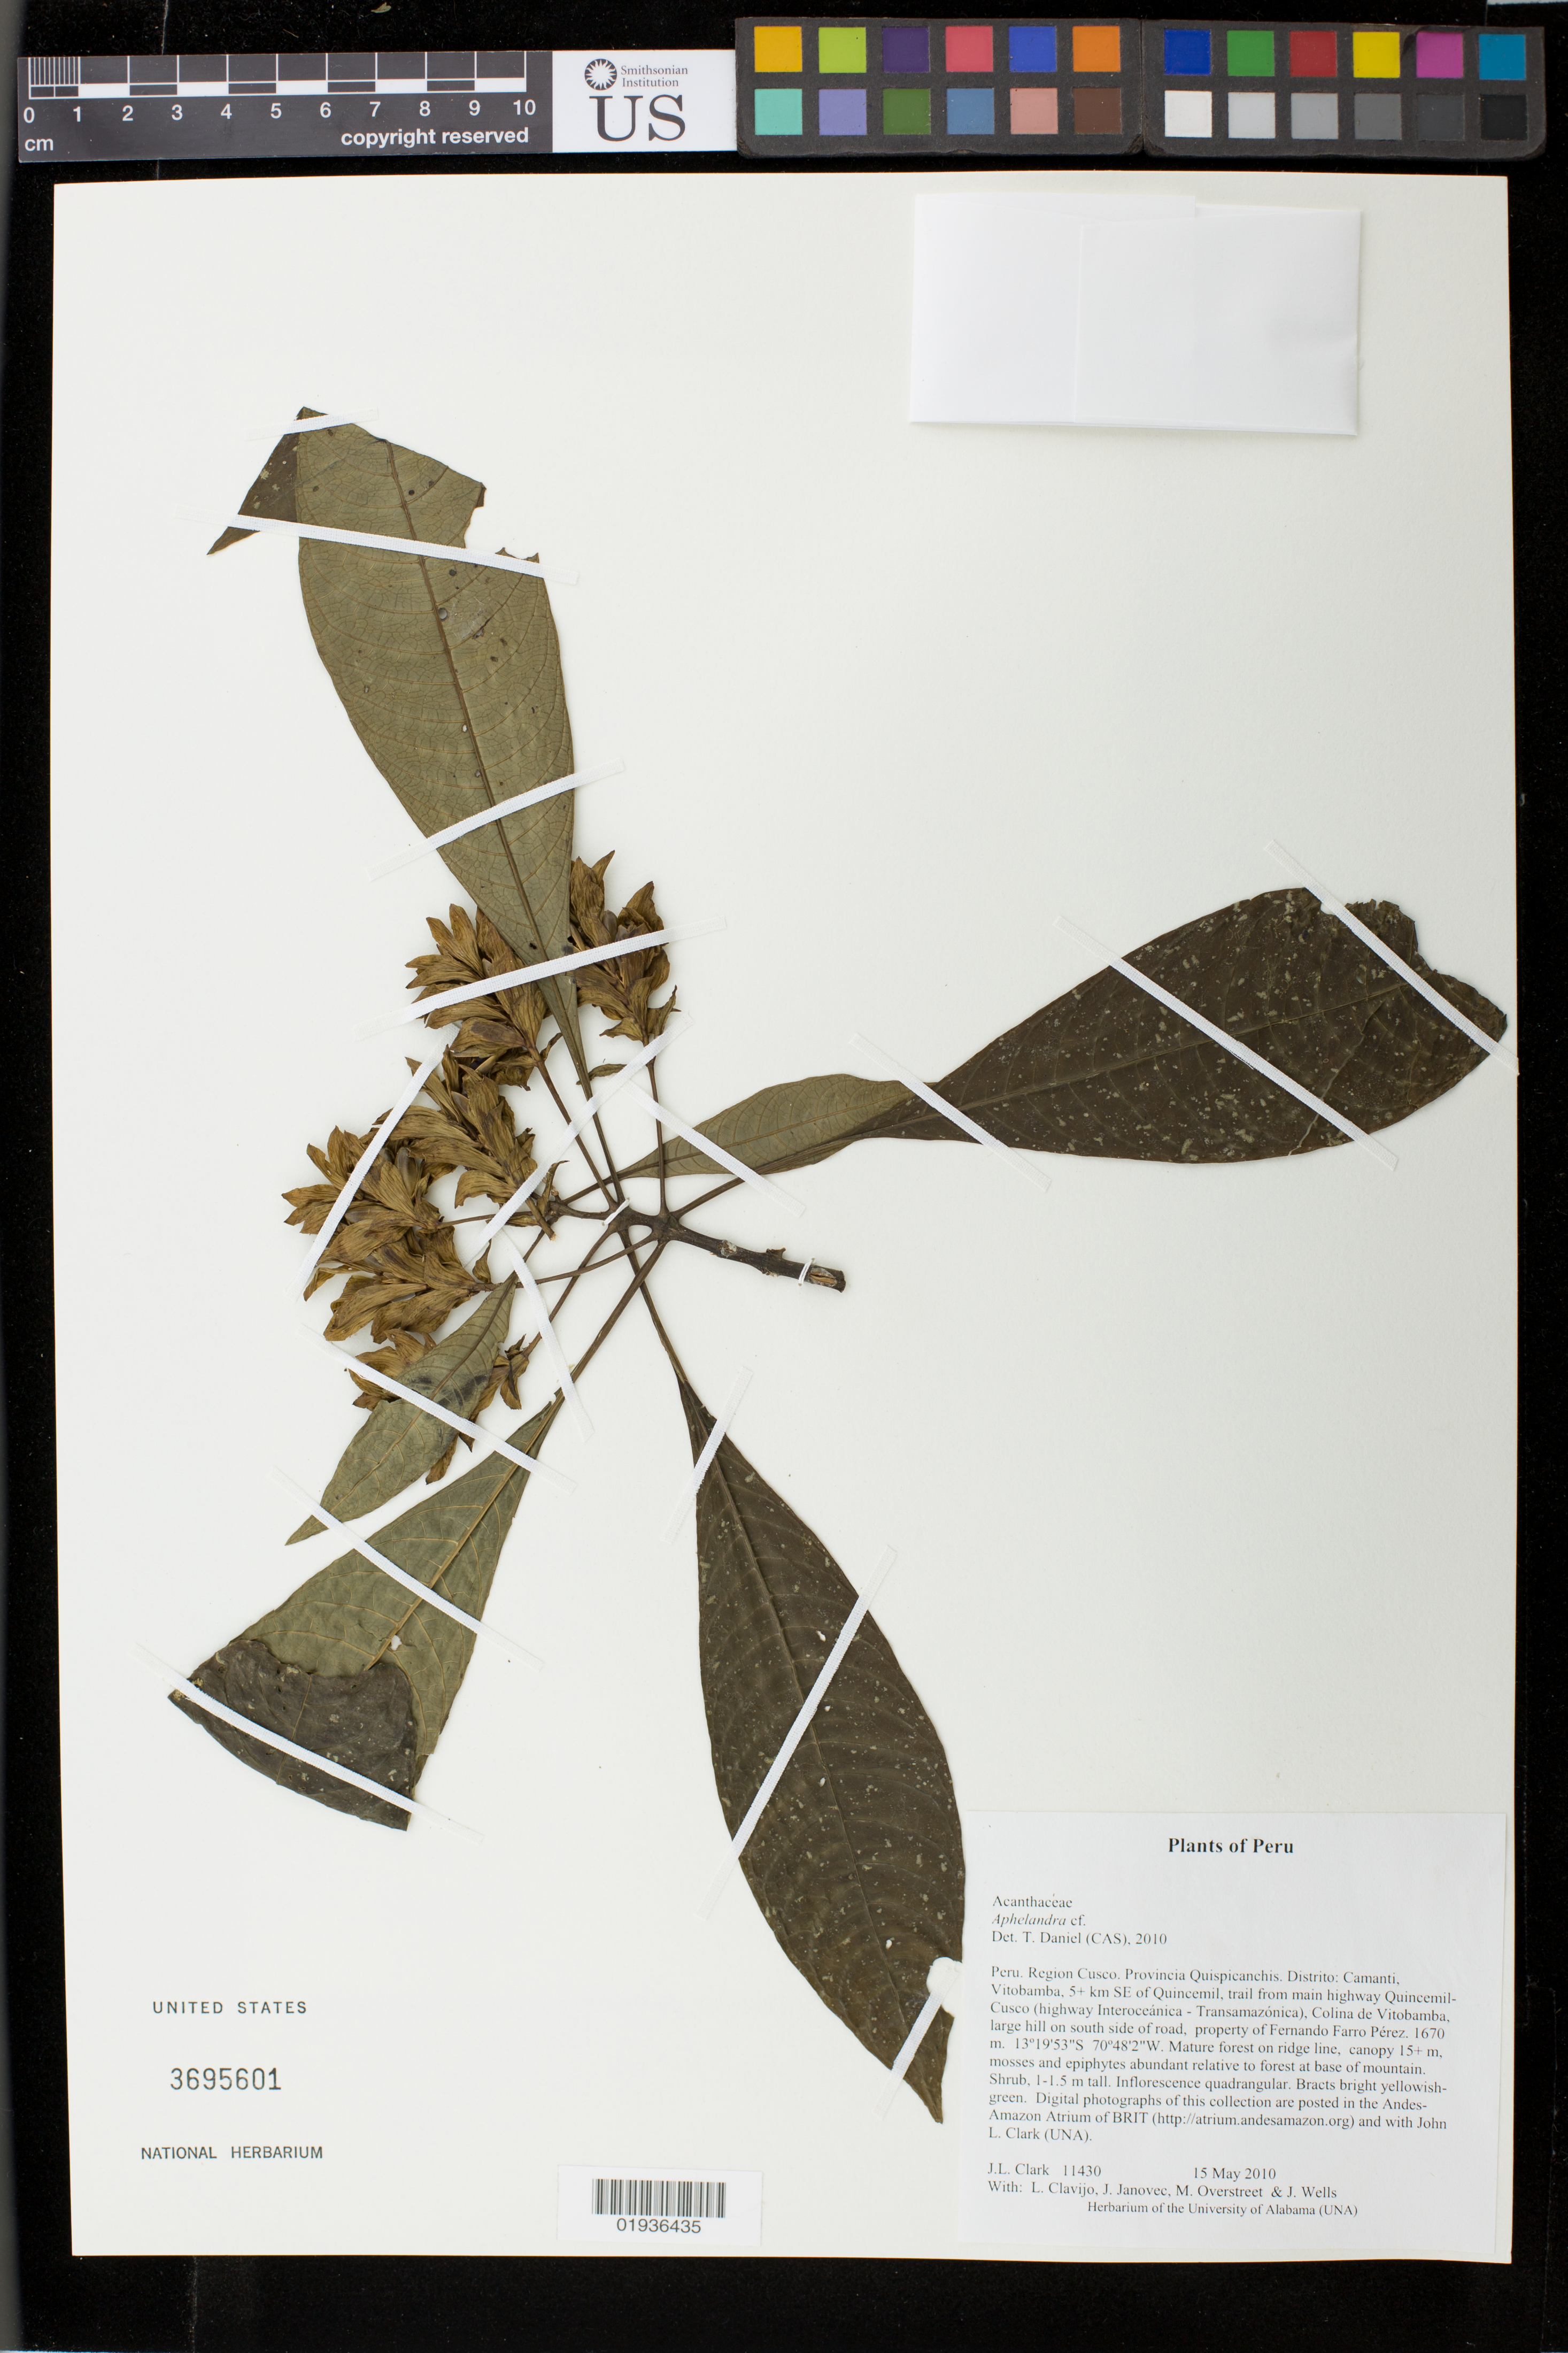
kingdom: Plantae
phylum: Tracheophyta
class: Magnoliopsida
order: Lamiales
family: Acanthaceae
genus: Aphelandra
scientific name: Aphelandra sp.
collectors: J. L. Clark, L. Clavijo, J. Janovec, M. Overstreet & J. Wells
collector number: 11430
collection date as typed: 15 May 2010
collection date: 2010-05-15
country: Peru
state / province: Cusco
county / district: Quispicanchis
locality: Distrito: Camanti, Vitobamba, 5+km SE of Quincemil, trail from main highway Quincemil-Cusco (highway Interoceanica-Transamazonica), Colina de Vitobamba, large hill on south side of road, property of Fernando Farro Perez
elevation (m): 1670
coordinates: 13 19 53 S, 70 48 2 W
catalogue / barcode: US 3695601